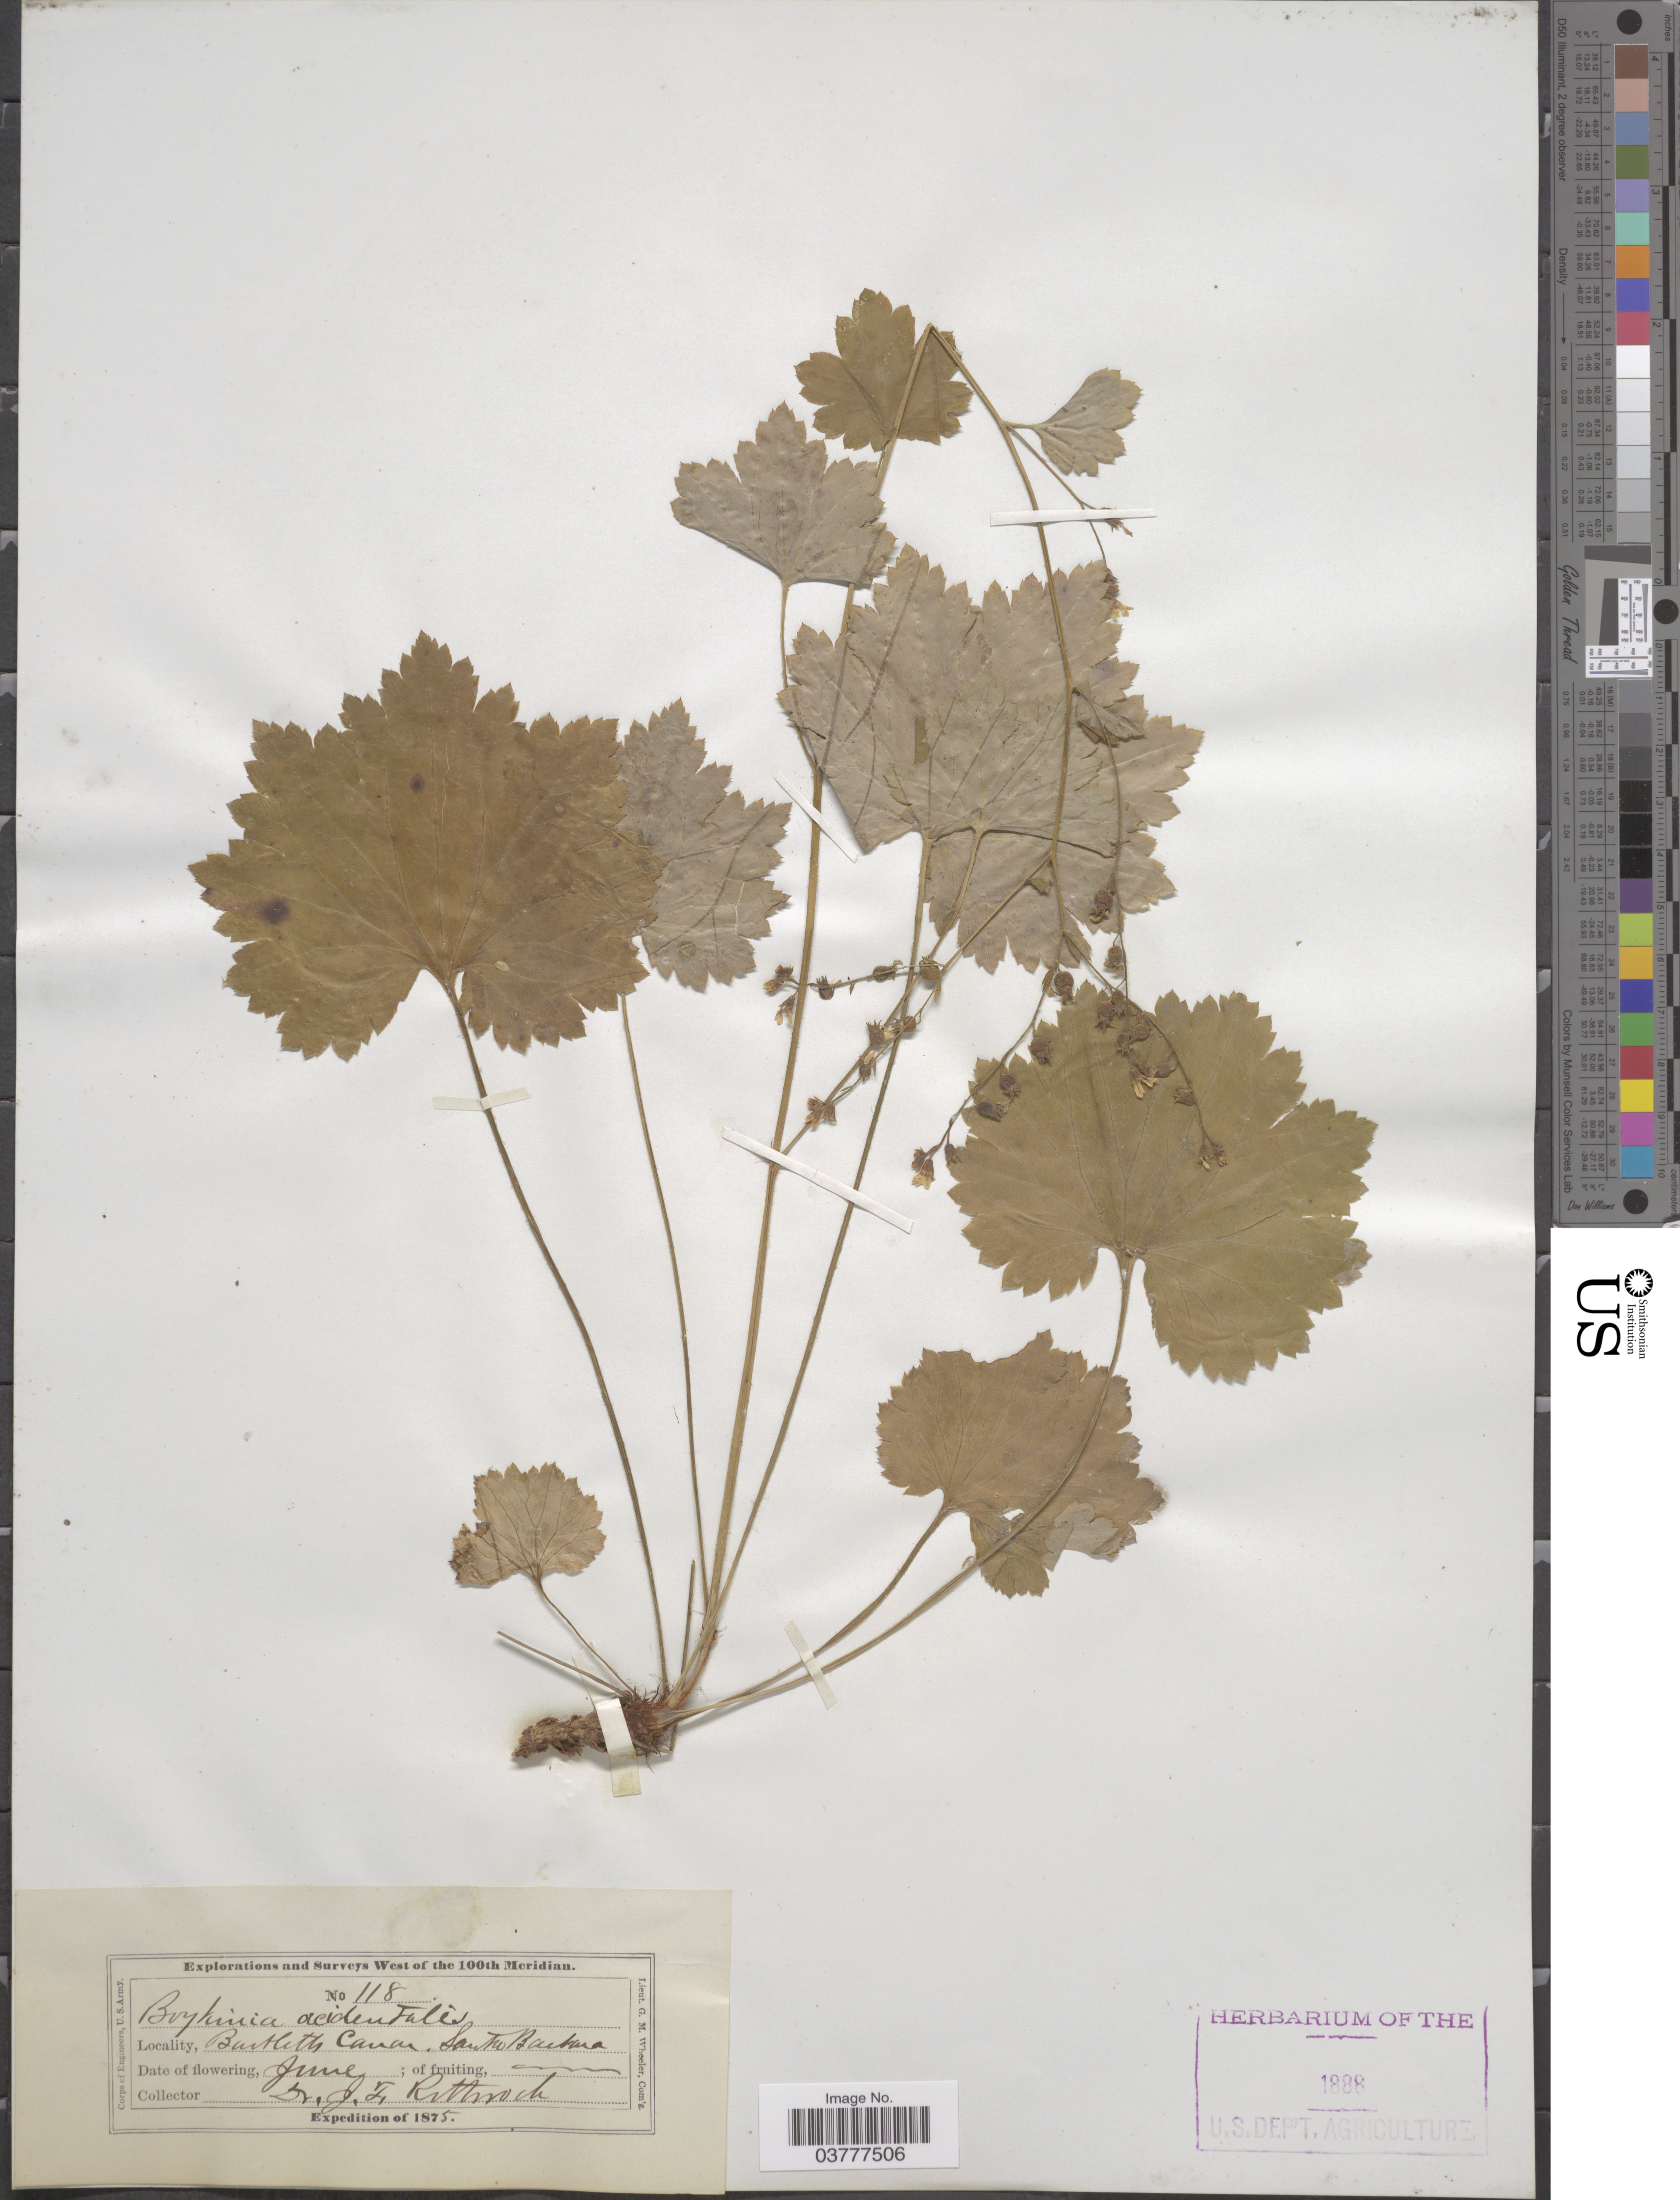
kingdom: Plantae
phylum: Tracheophyta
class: Magnoliopsida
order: Saxifragales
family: Saxifragaceae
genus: Boykinia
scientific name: Boykinia elata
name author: Greene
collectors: J. T. Rothrock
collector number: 118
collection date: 1875-06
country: United States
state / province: California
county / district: Santa Barbara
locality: Bartletts Canon. Santa Barbara. West of the 100th Meridian.?